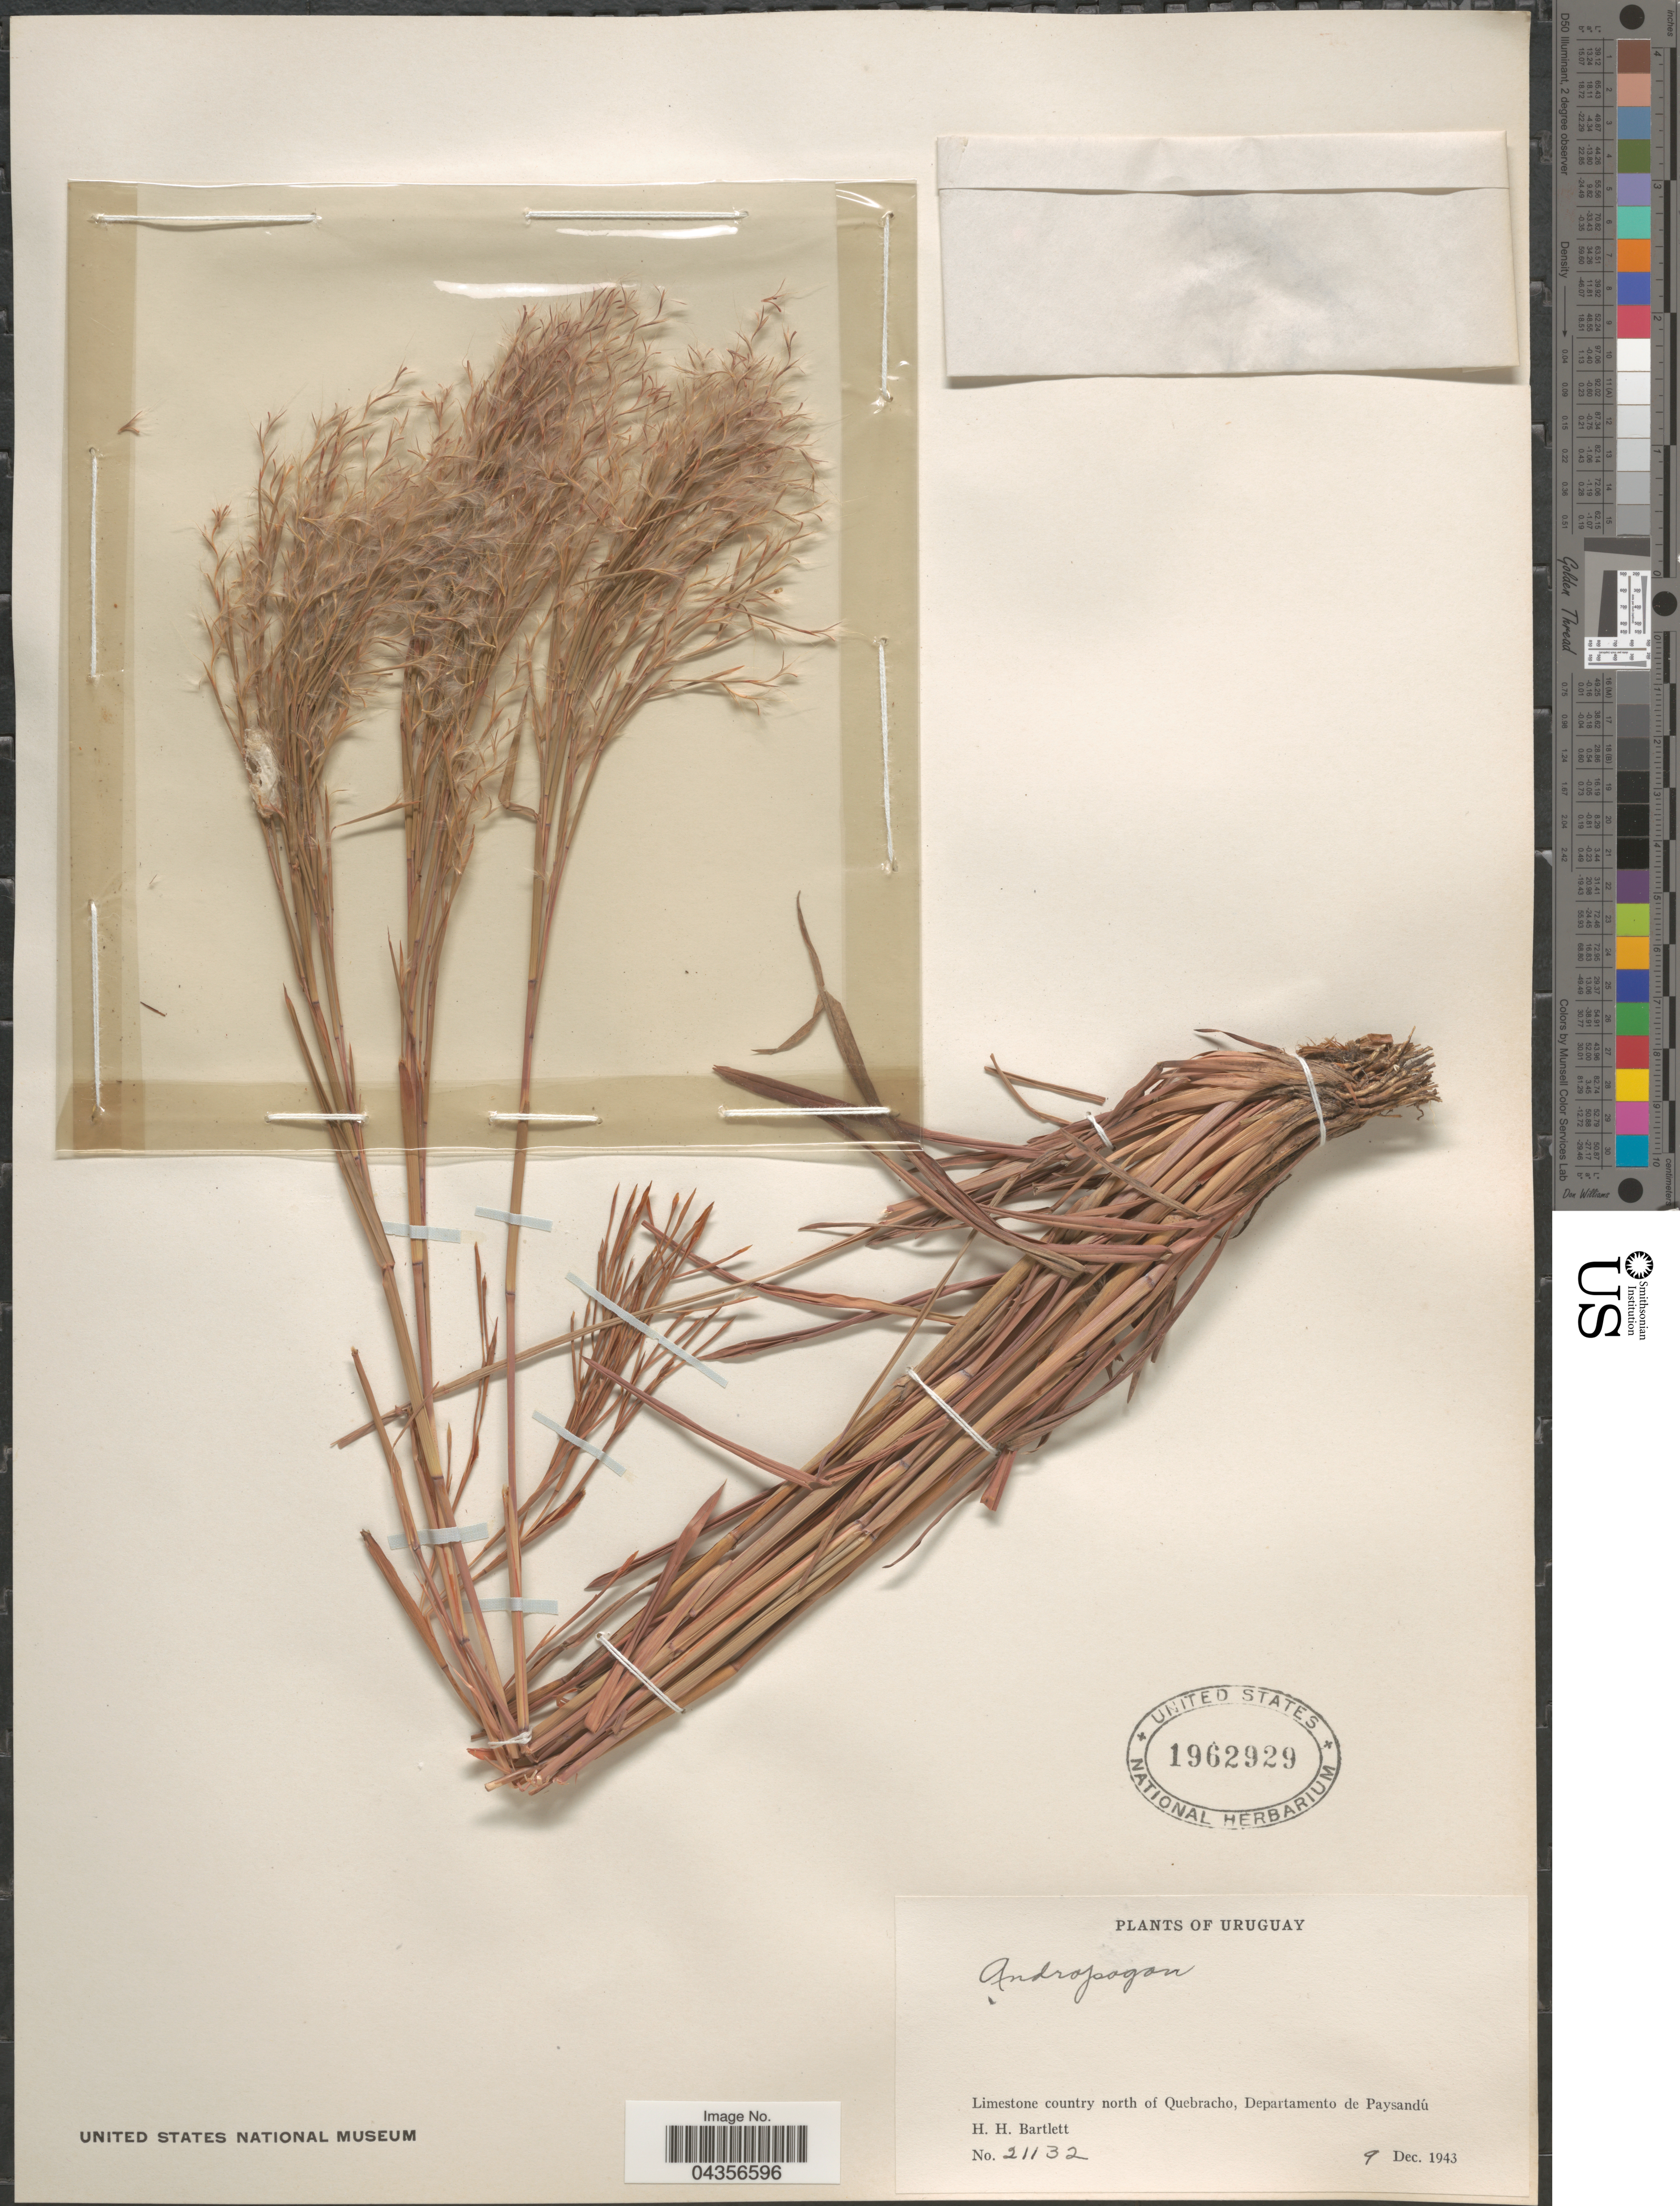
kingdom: Plantae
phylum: Tracheophyta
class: Liliopsida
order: Poales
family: Poaceae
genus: Schizachyrium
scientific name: Schizachyrium microstachyum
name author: (Desv. ex Ham.) Roseng. et al.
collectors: H. H. Bartlett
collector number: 21132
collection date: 1943-12-09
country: Uruguay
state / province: Paysandu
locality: Limestone county north of Quebracho, Departamento de Paysandú.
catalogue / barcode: US 1962929